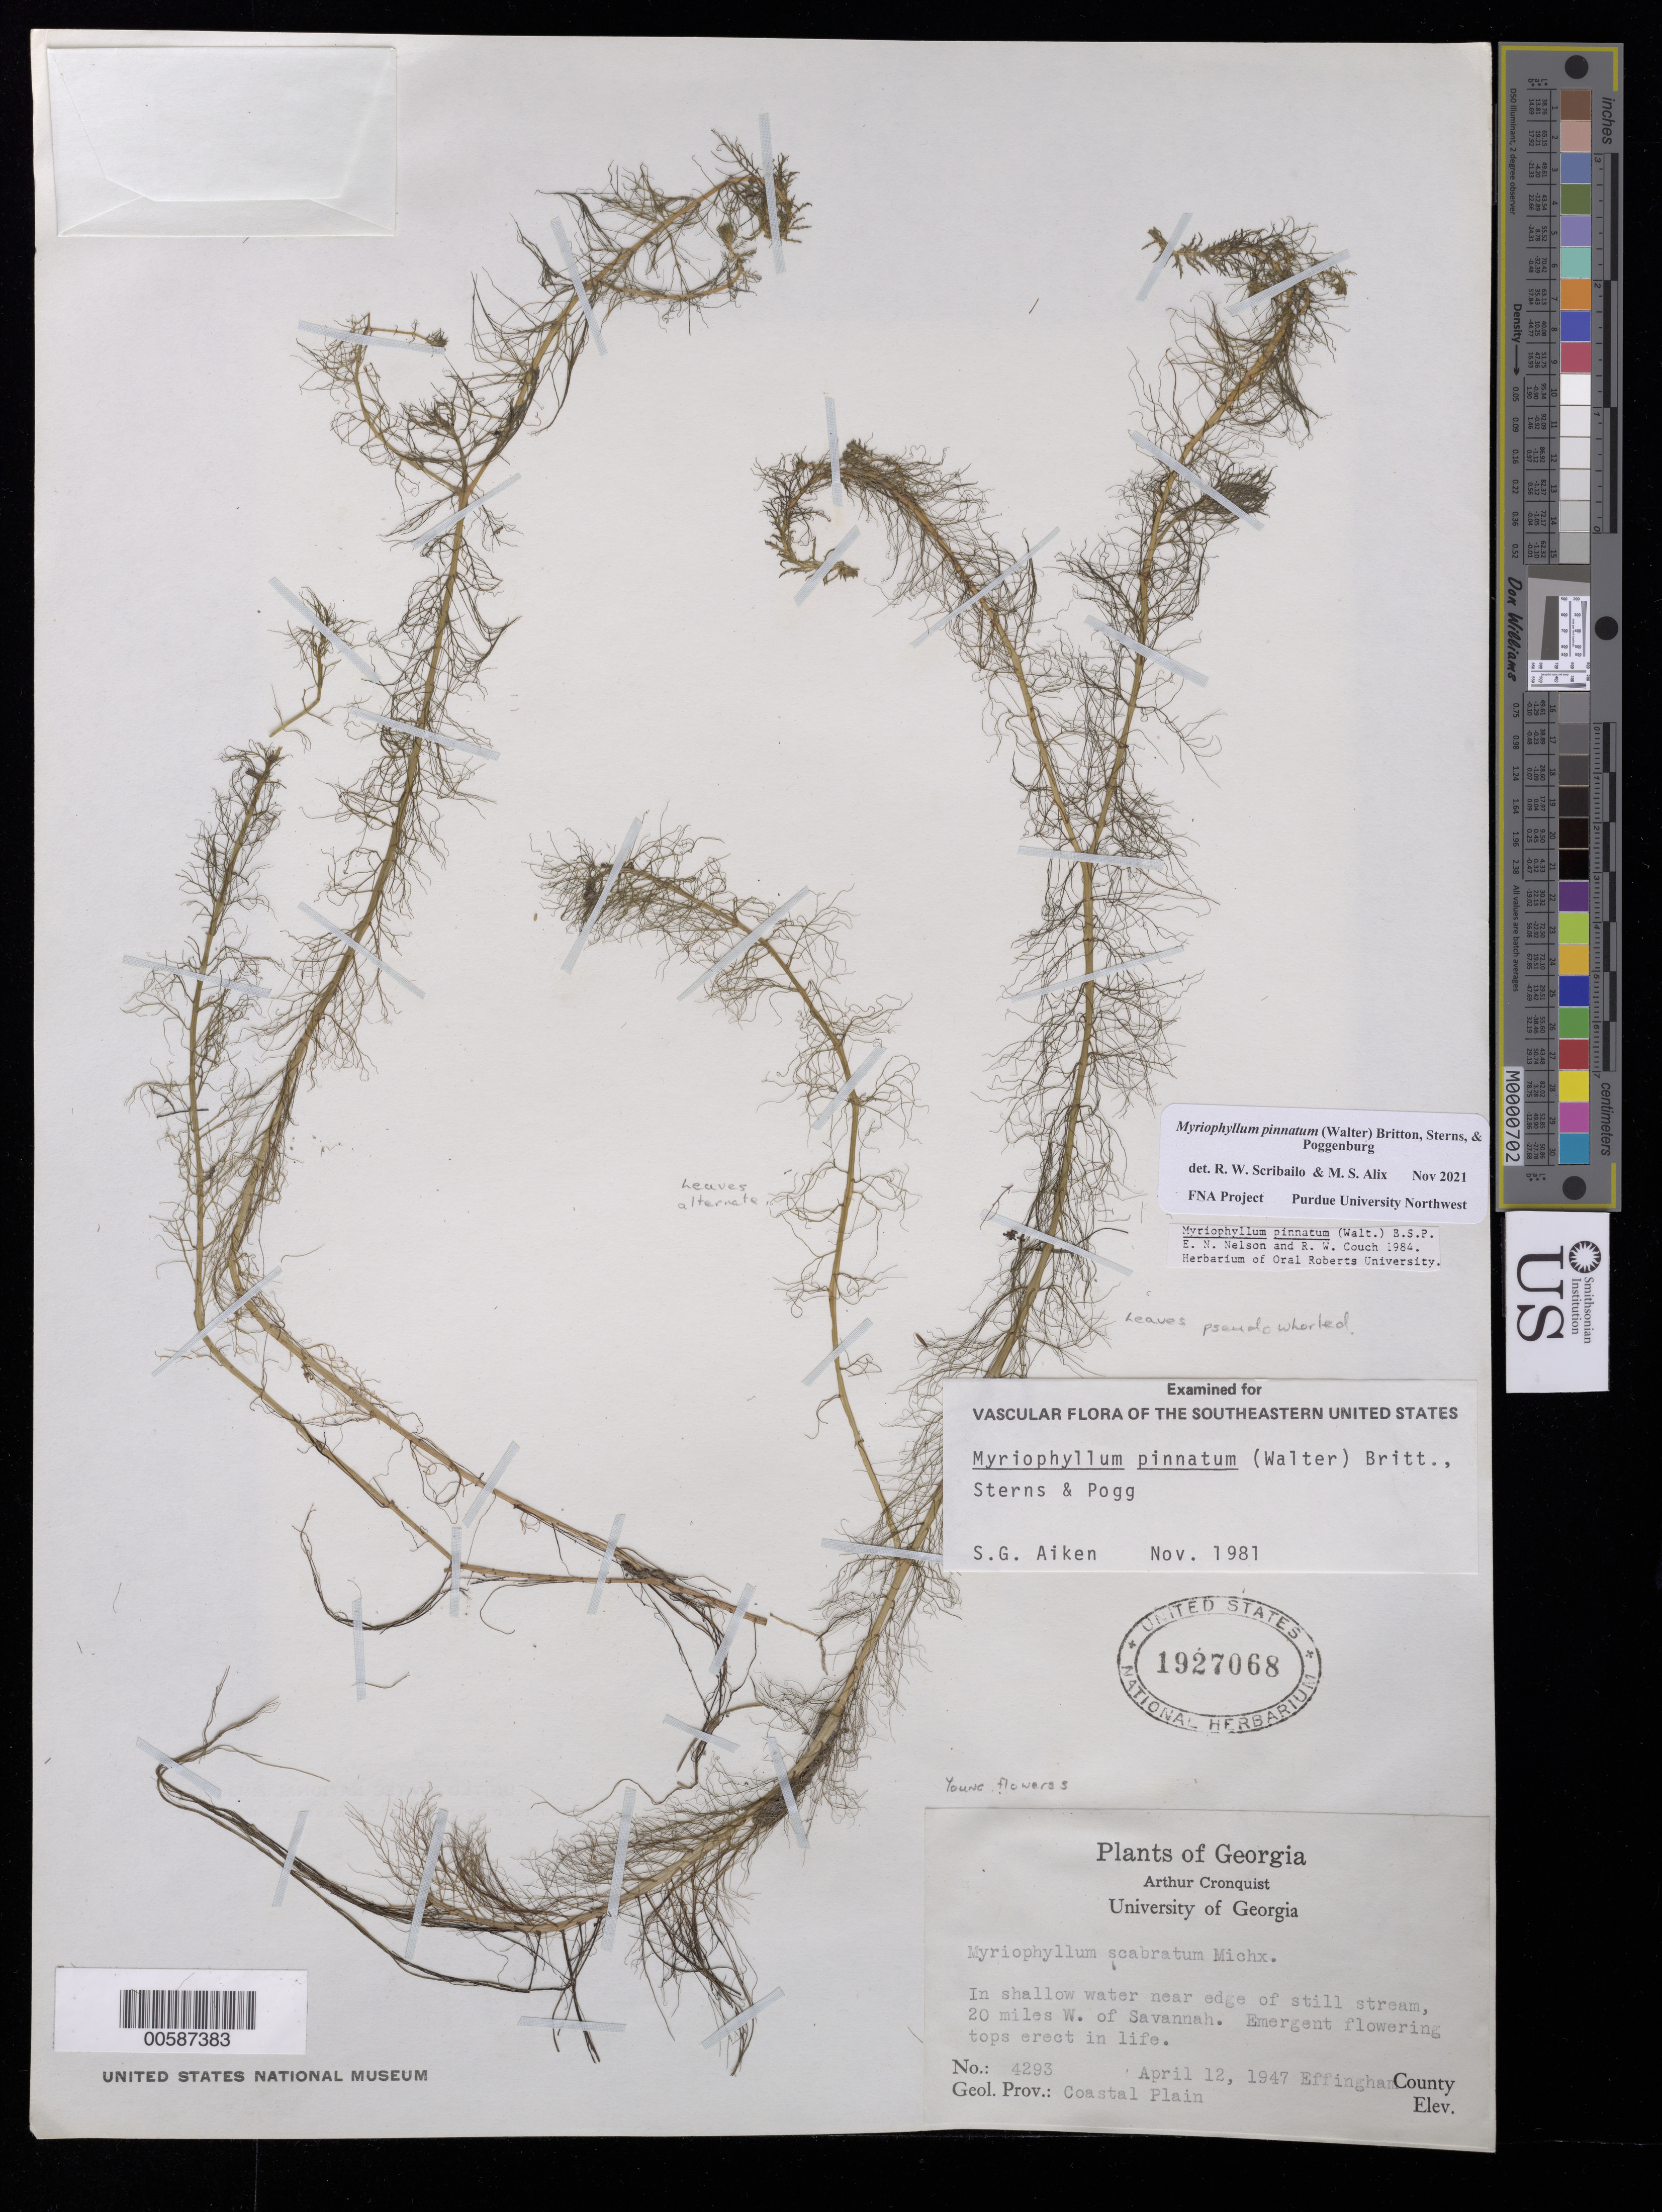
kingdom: Plantae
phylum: Tracheophyta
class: Magnoliopsida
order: Saxifragales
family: Haloragaceae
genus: Myriophyllum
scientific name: Myriophyllum pinnatum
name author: (Walter) Britton, Stearns & Poggenb.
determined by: Scribailo, R. W.; Alix, M. S.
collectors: A. J. Cronquist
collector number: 4293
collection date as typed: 12 Apr 1947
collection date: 1947-04-12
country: United States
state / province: Georgia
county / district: Effingham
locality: W of Savannah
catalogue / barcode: US 1927068